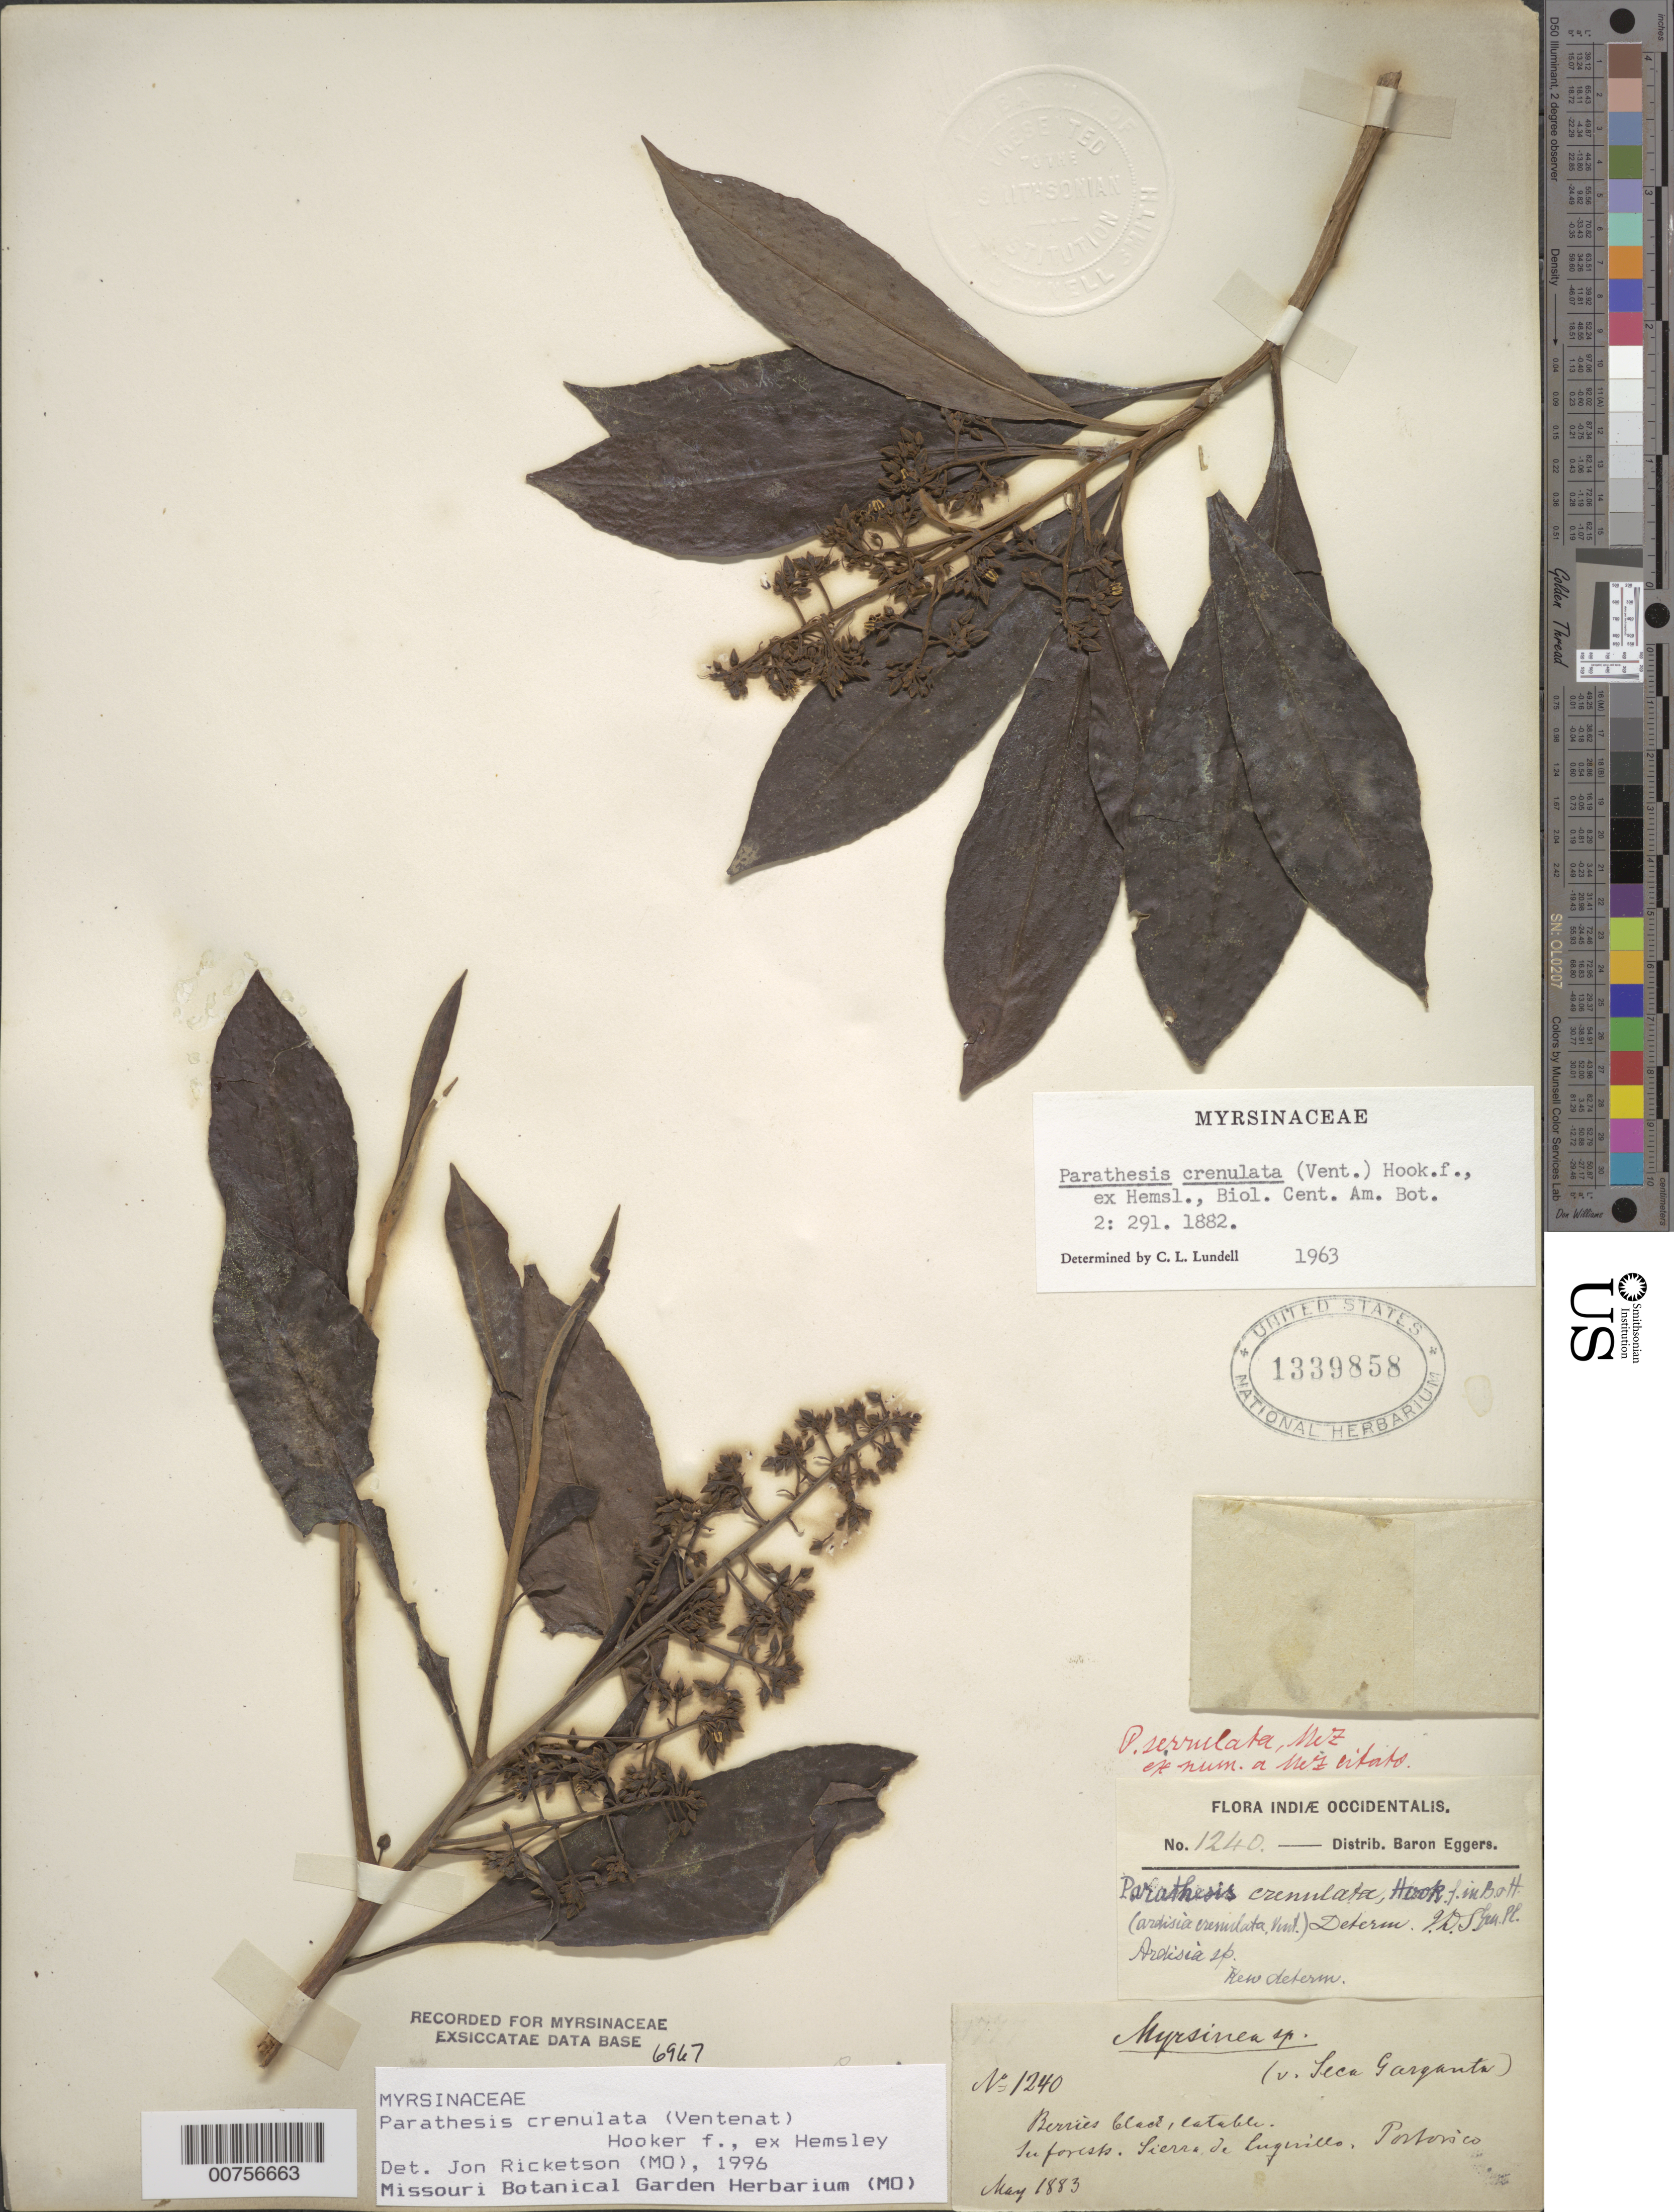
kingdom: Plantae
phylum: Tracheophyta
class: Magnoliopsida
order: Ericales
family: Primulaceae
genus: Parathesis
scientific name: Parathesis crenulata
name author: (Vent.) Hook. f. ex Hemsl.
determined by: Ricketson, Jon M., (MO), Missouri Botanical Garden (UNITED STATES)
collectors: H. F. A. von Eggers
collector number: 1240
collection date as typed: May 1883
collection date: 1883-05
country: Puerto Rico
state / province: Luquillo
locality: Sierra de Luquillo.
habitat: In forests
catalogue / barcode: US 1339858